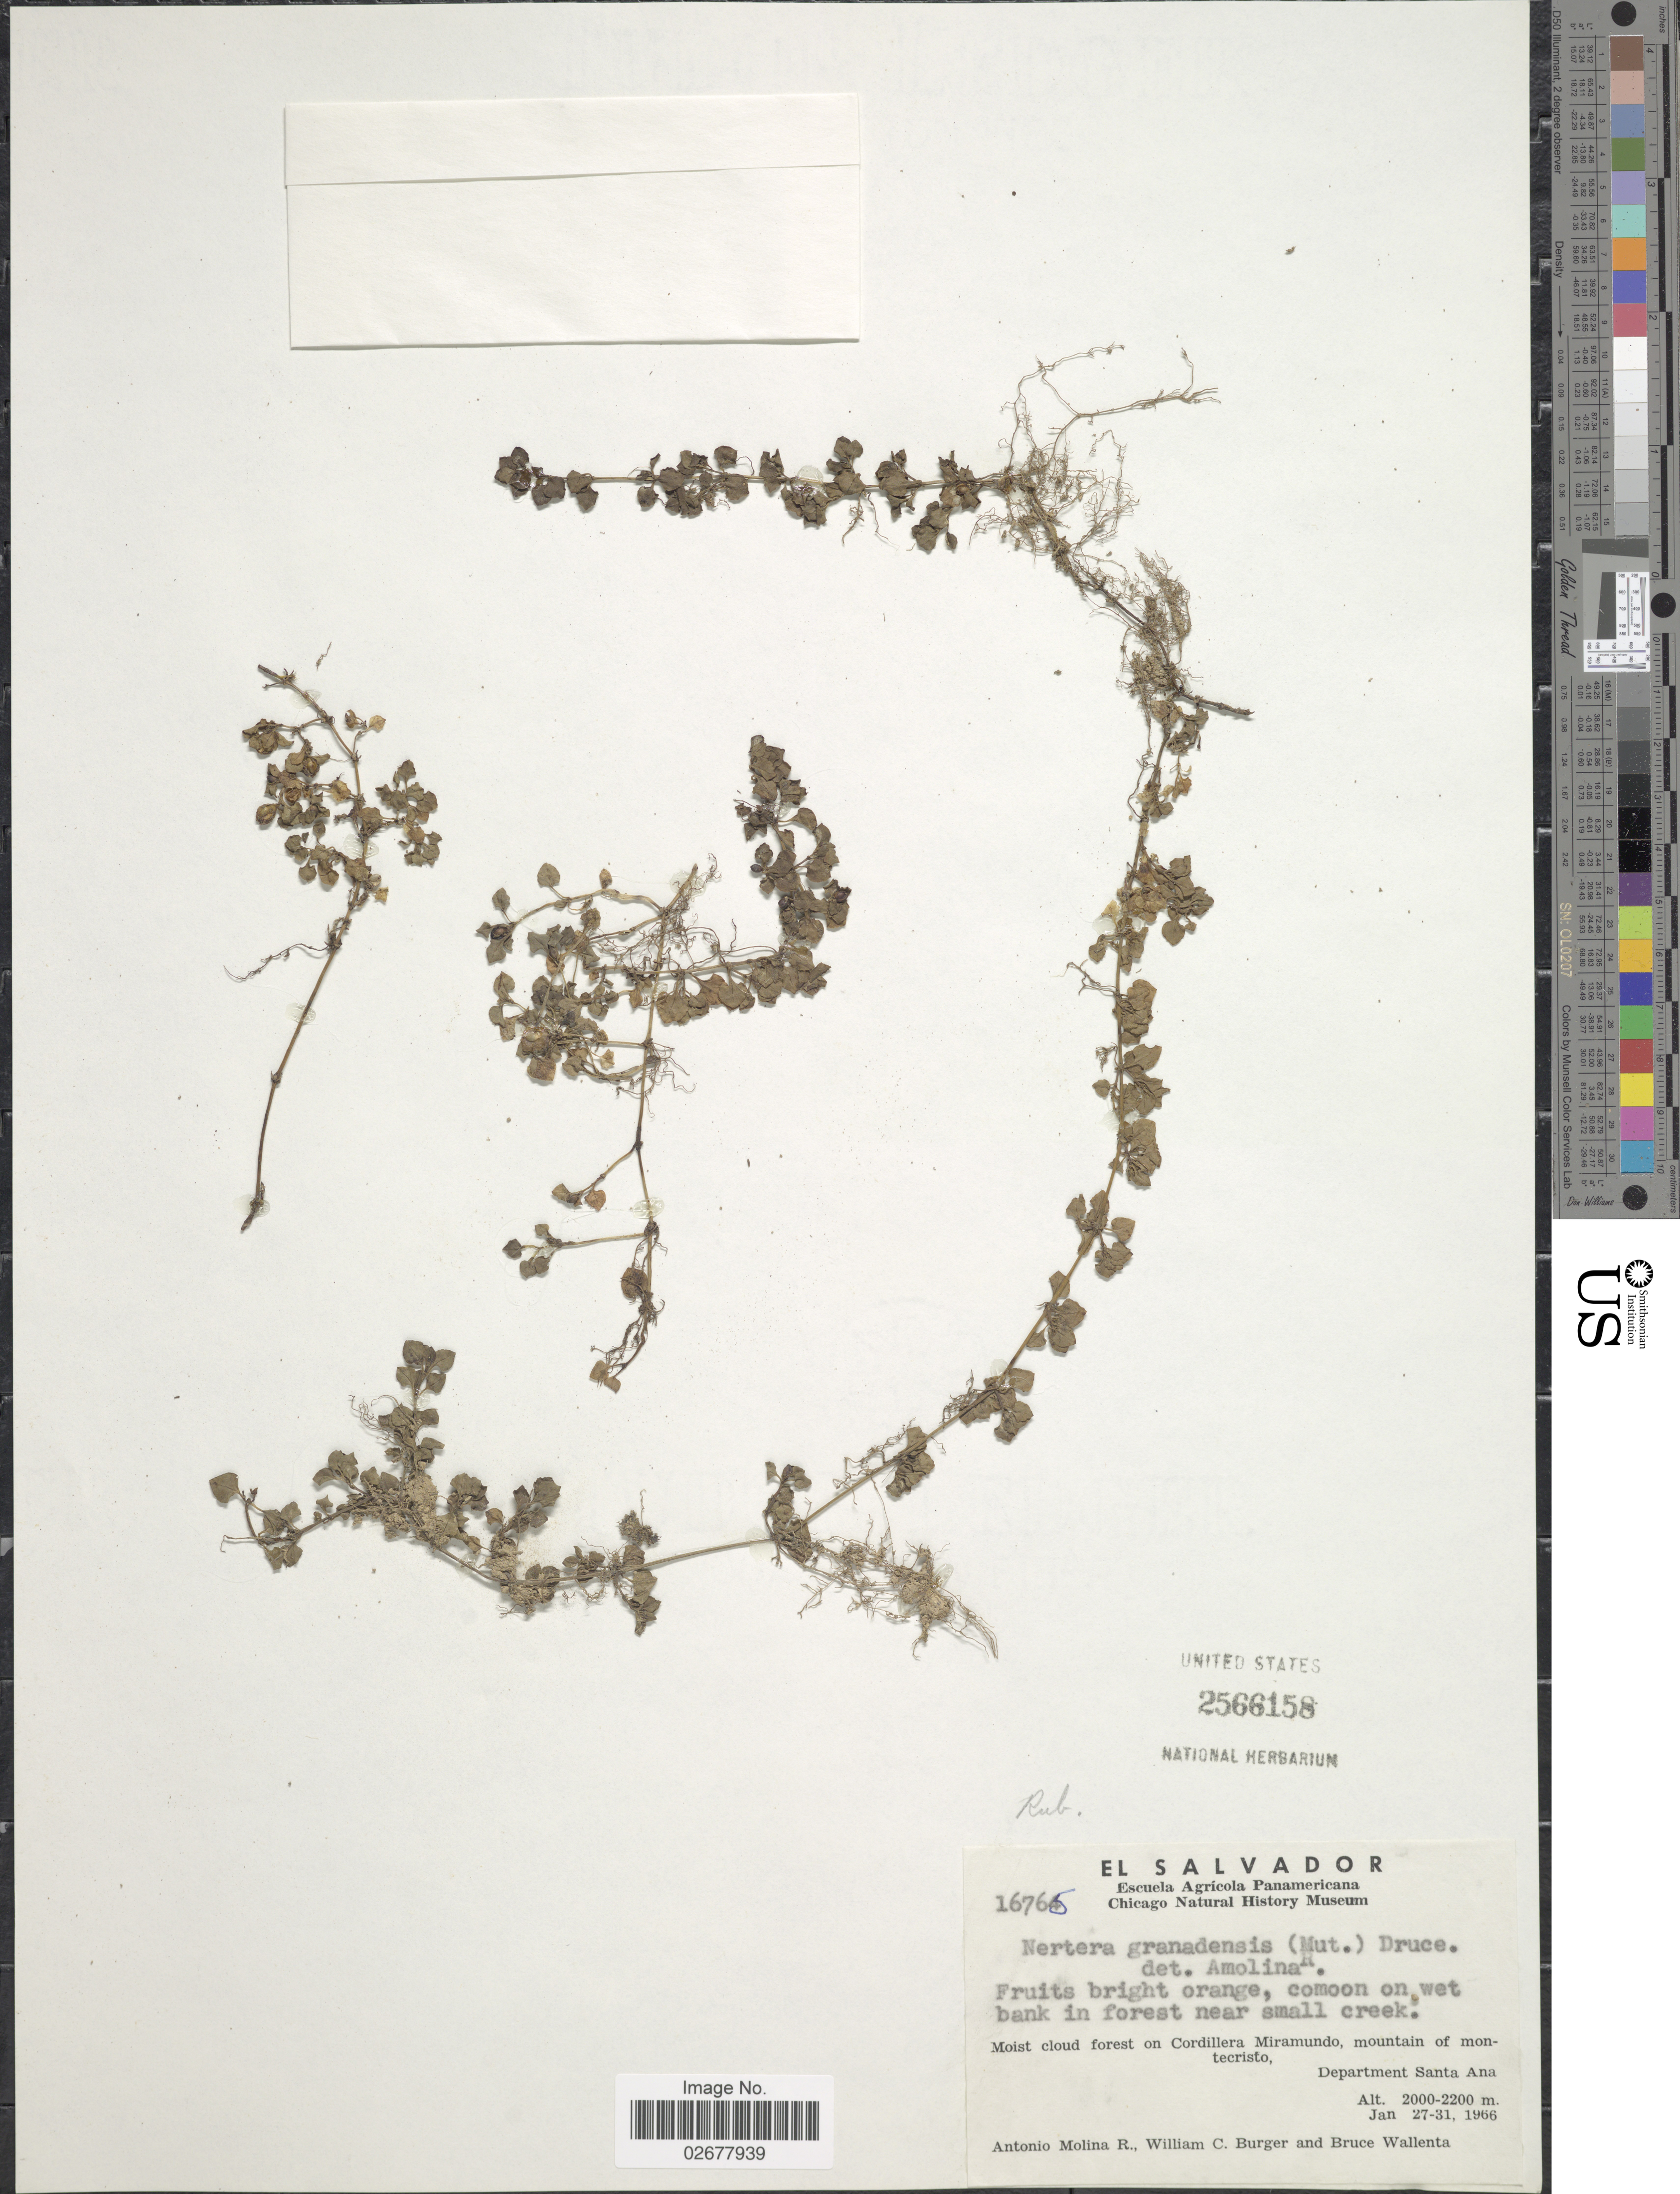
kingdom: Plantae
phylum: Tracheophyta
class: Magnoliopsida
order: Gentianales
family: Rubiaceae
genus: Nertera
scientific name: Nertera depressa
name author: Banks & Sol. ex Gaertn.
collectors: A. Molina R., W. Burger & B. Wallenta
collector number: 16765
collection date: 1966-01-27/1966-01-31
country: El Salvador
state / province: Santa Ana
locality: Comoon on wet bank in forest near small creek. Moist cloud forest on Cordillera Miramundo, mountain of montecristo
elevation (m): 2000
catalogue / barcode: US 2566158